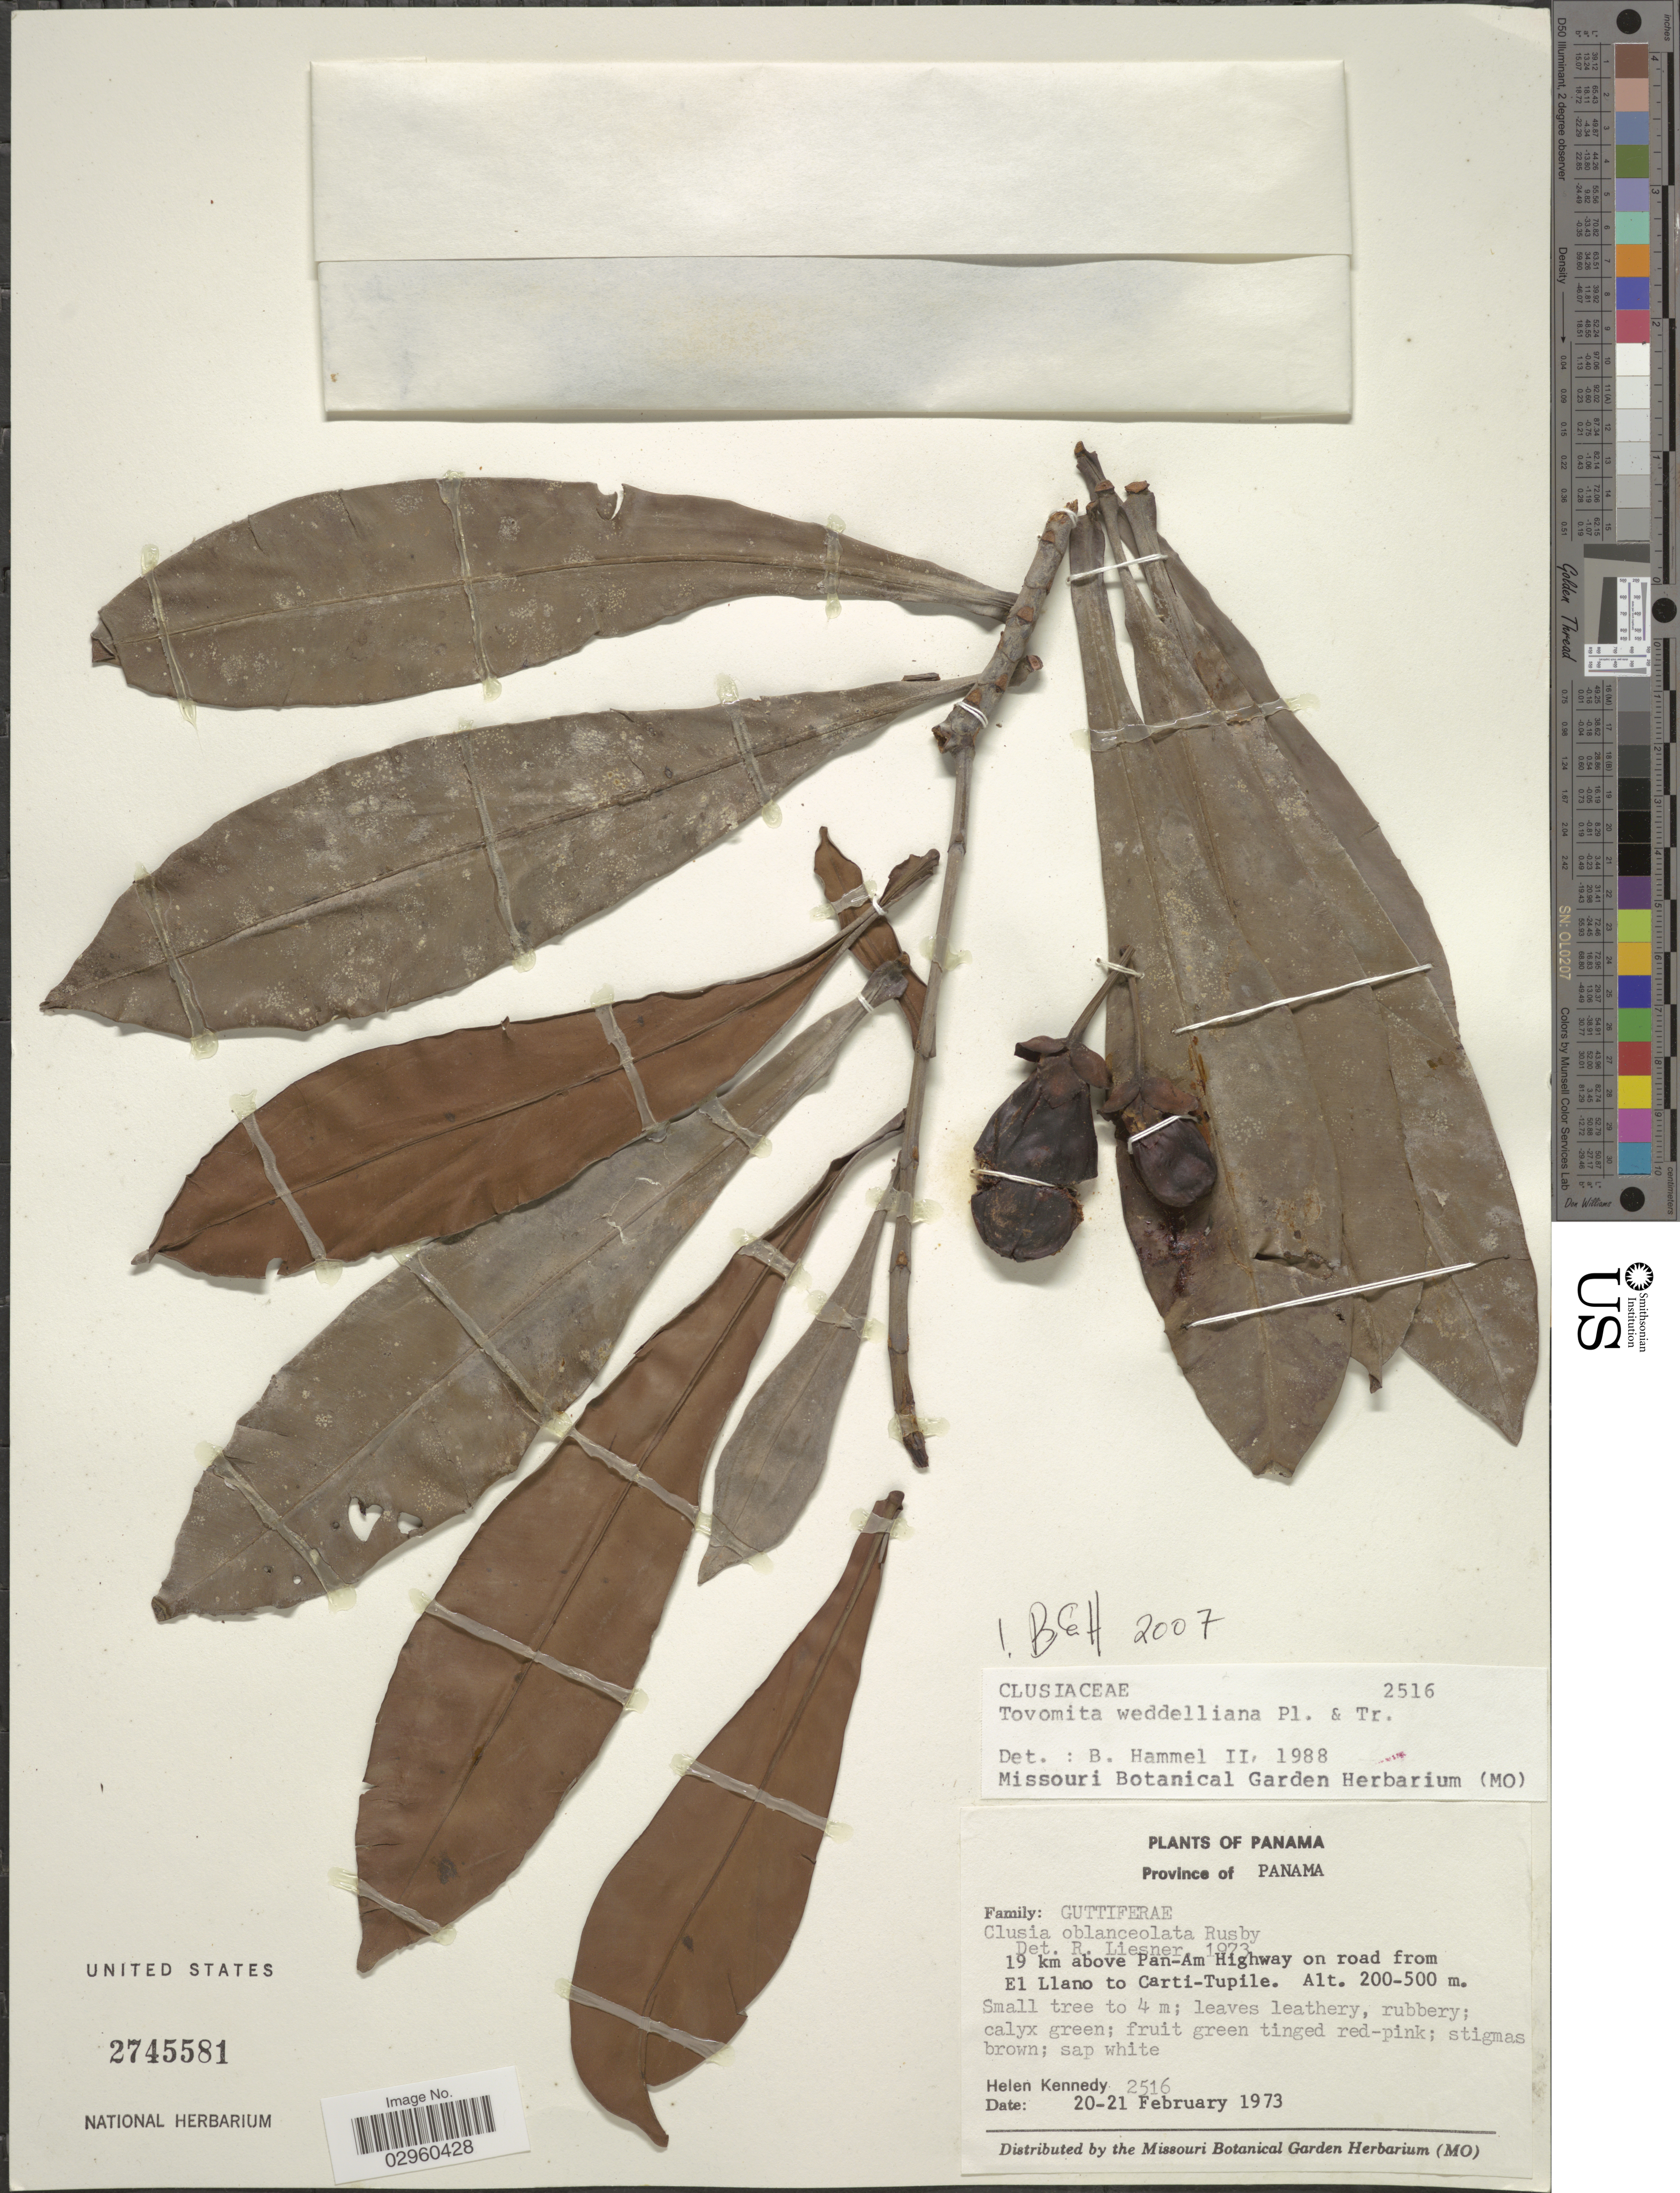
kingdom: Plantae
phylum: Tracheophyta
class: Magnoliopsida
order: Malpighiales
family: Clusiaceae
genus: Arawakia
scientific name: Arawakia weddelliana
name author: (Planch. & Triana) L. Marinho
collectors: H. Kennedy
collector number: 2516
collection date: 1973-02-20/1973-02-21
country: Panama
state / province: Panamá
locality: Province of Panama. 19 km above Pan-Am Highway on road from El Llano to Carti-Tupile.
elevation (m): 200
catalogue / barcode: US 2745581